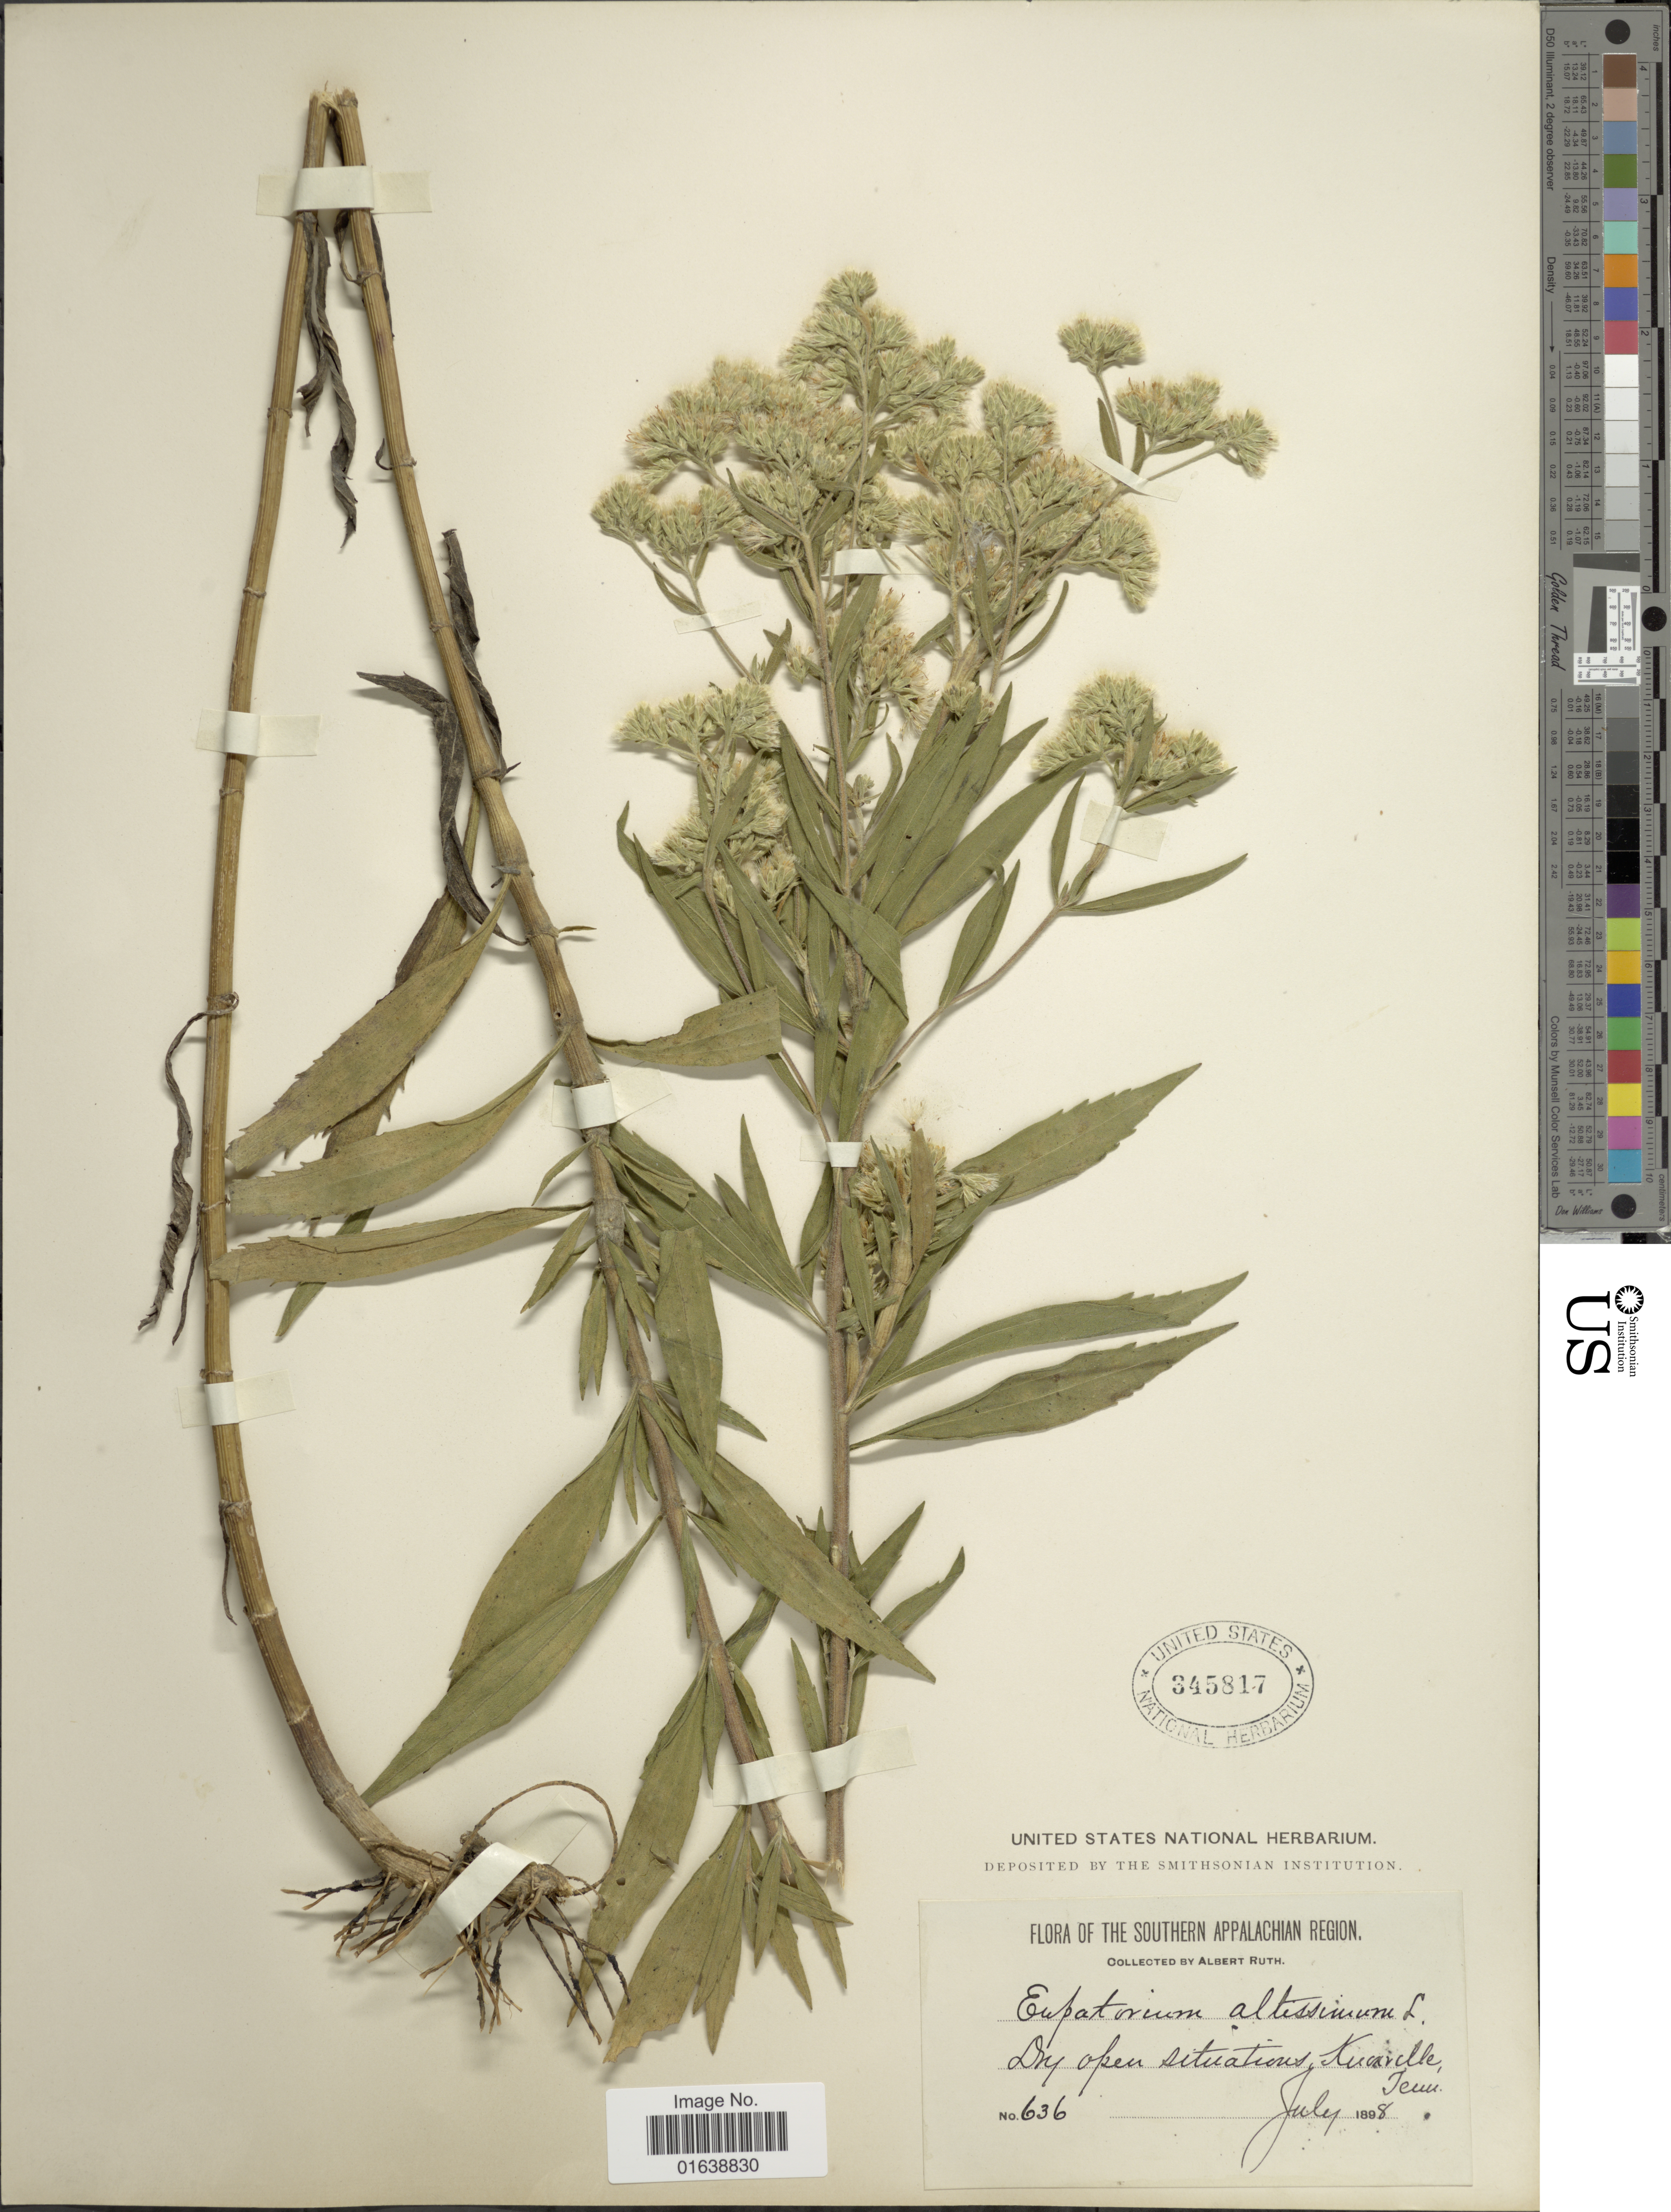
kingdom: Plantae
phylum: Tracheophyta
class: Magnoliopsida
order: Asterales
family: Asteraceae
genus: Eupatorium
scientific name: Eupatorium altissimum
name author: L.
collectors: A. Ruth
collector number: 636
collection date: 1989-07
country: United States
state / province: Tennessee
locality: Dry open situations, Knoxville.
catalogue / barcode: US 345817